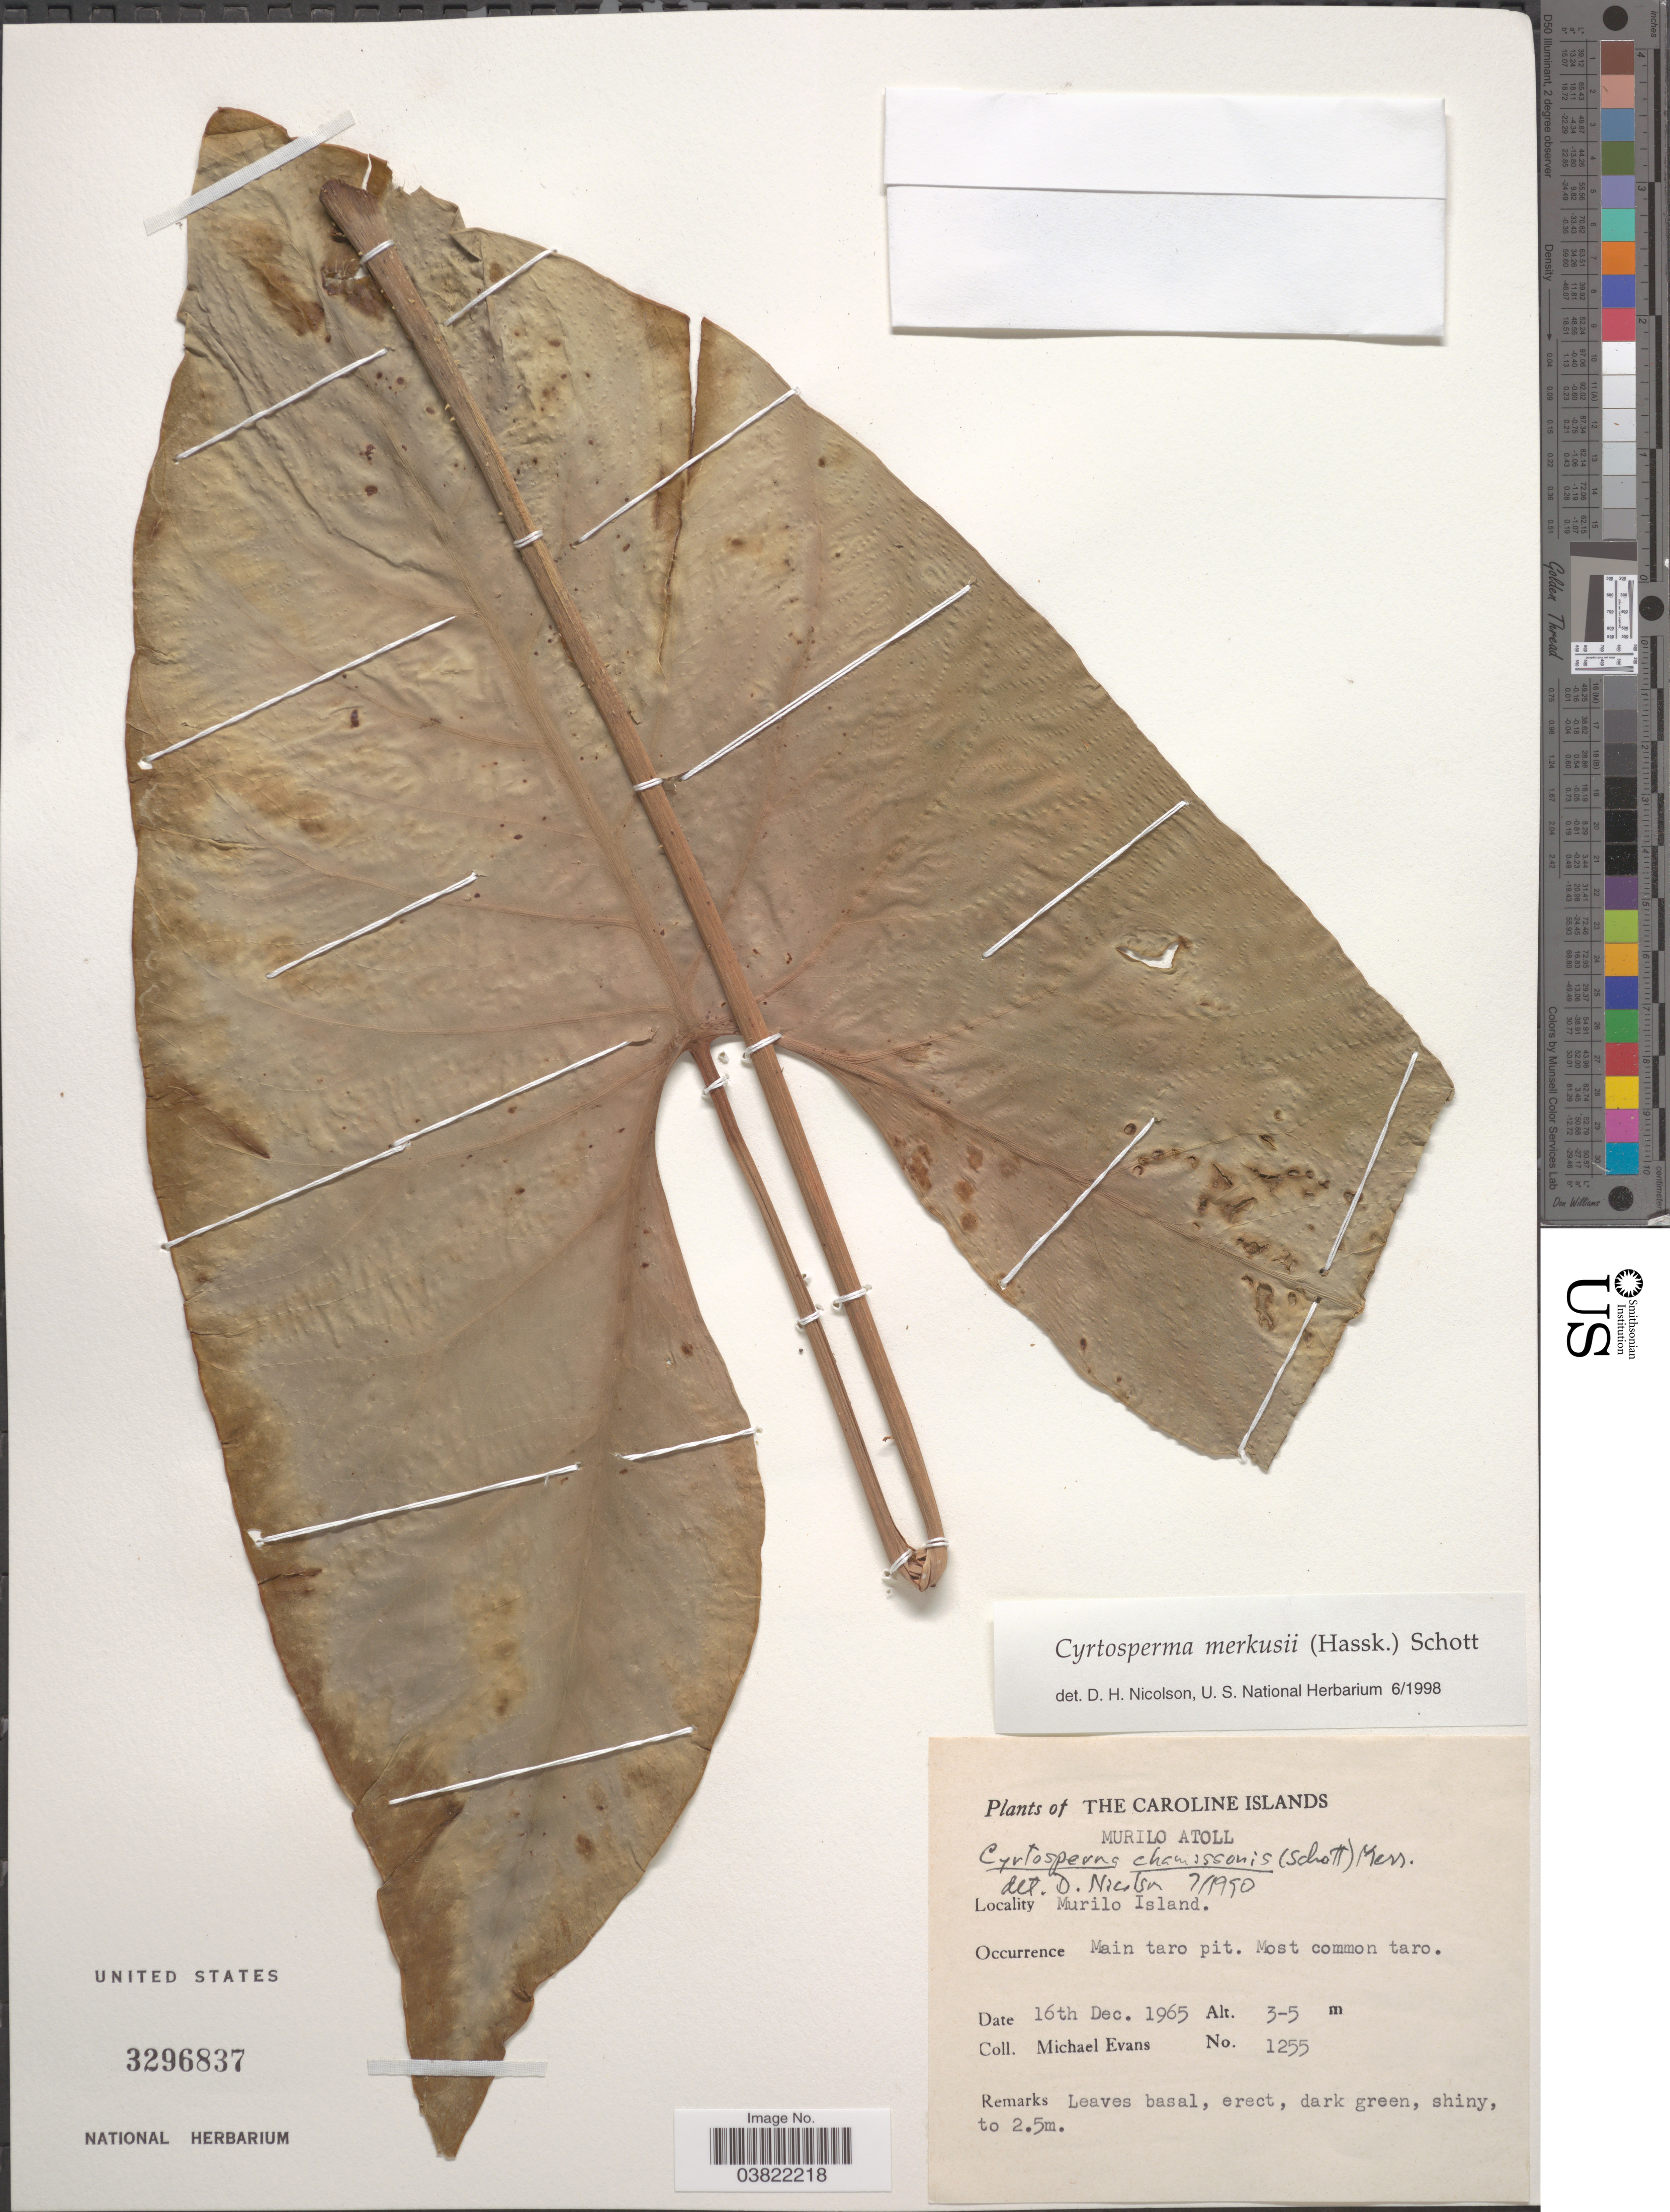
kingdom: Plantae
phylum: Tracheophyta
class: Liliopsida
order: Alismatales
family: Araceae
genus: Cyrtosperma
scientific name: Cyrtosperma merkusii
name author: (Hassk.) Schott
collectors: M. Evans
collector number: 1255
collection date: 1965-12-16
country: Micronesia, Federated States of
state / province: Truk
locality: The Caroline Islands. Murilo Atoll. Murilo Island.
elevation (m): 3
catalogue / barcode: US 3296837